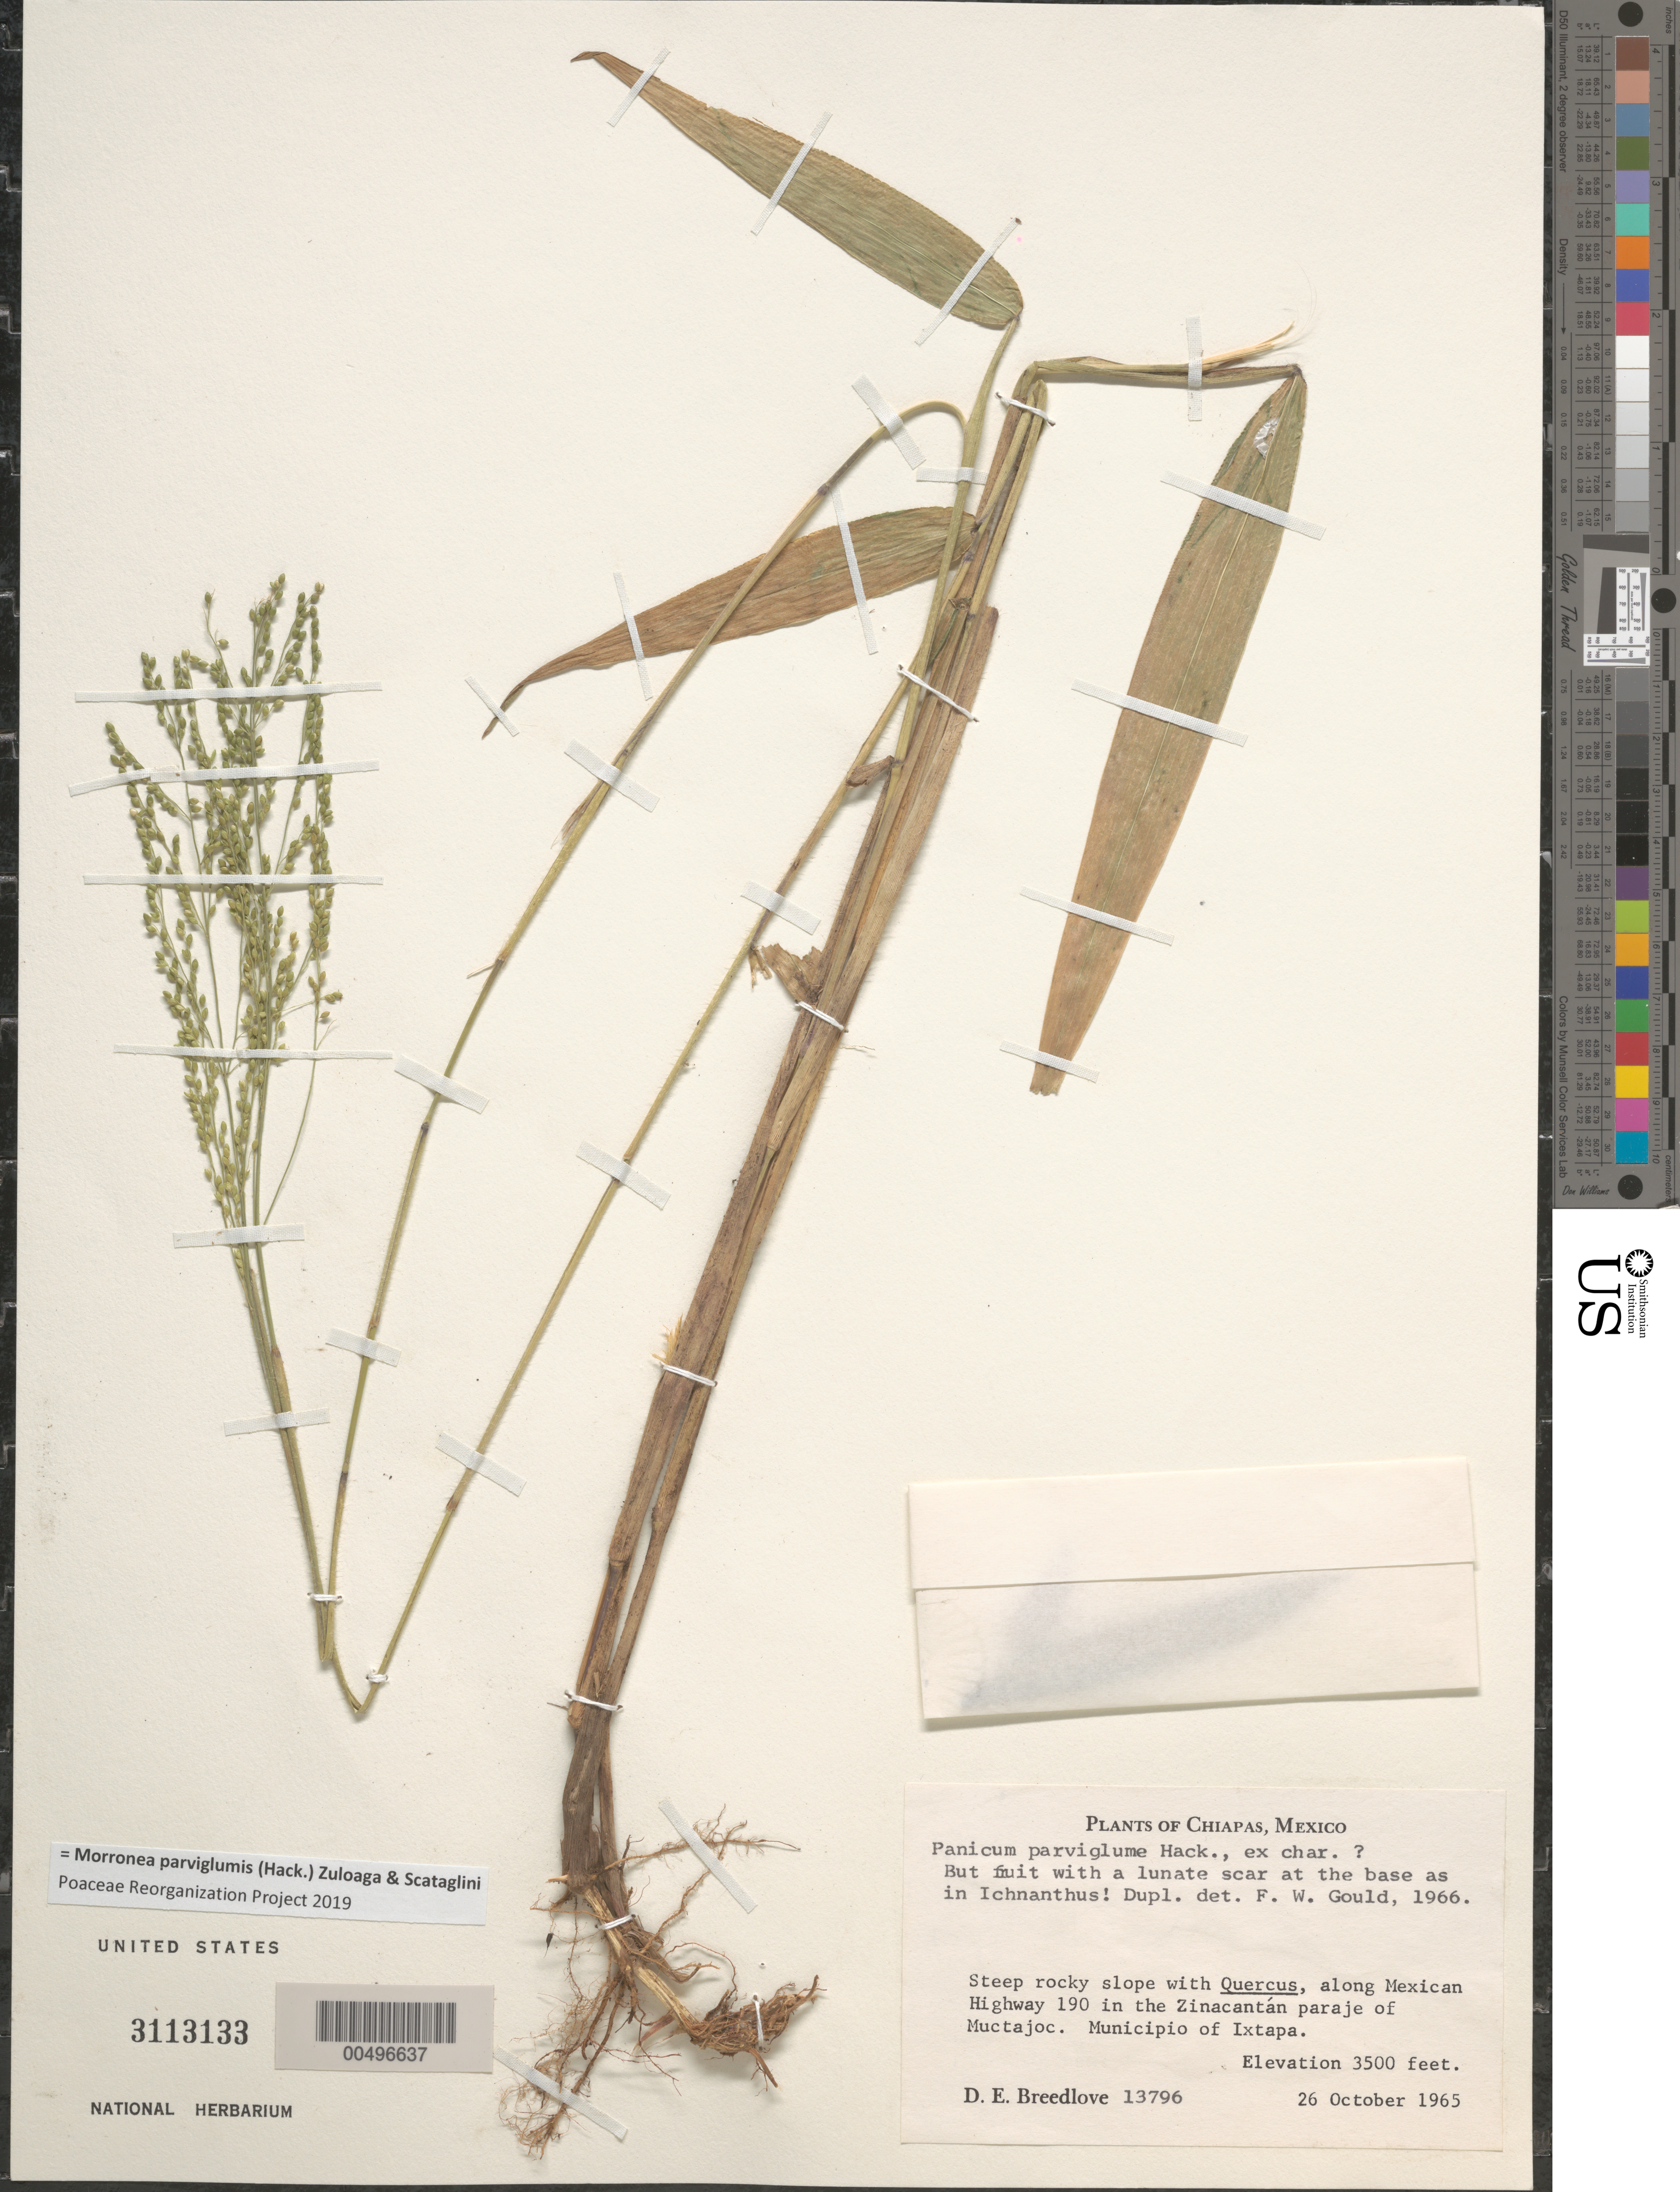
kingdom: Plantae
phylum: Tracheophyta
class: Liliopsida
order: Poales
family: Poaceae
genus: Morronea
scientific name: Morronea parviglumis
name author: (Hack.) Zuloaga & Scataglini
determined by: Poaceae Reorganization Project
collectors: D. E. Breedlove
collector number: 13796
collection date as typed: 26 Oct 1965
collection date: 1965-10-26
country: Mexico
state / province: Chiapas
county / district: Ixtapa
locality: Along Mexican Hwy 190 in the Zinacantán paraje of Muctajoc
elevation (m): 1067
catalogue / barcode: US 3113133